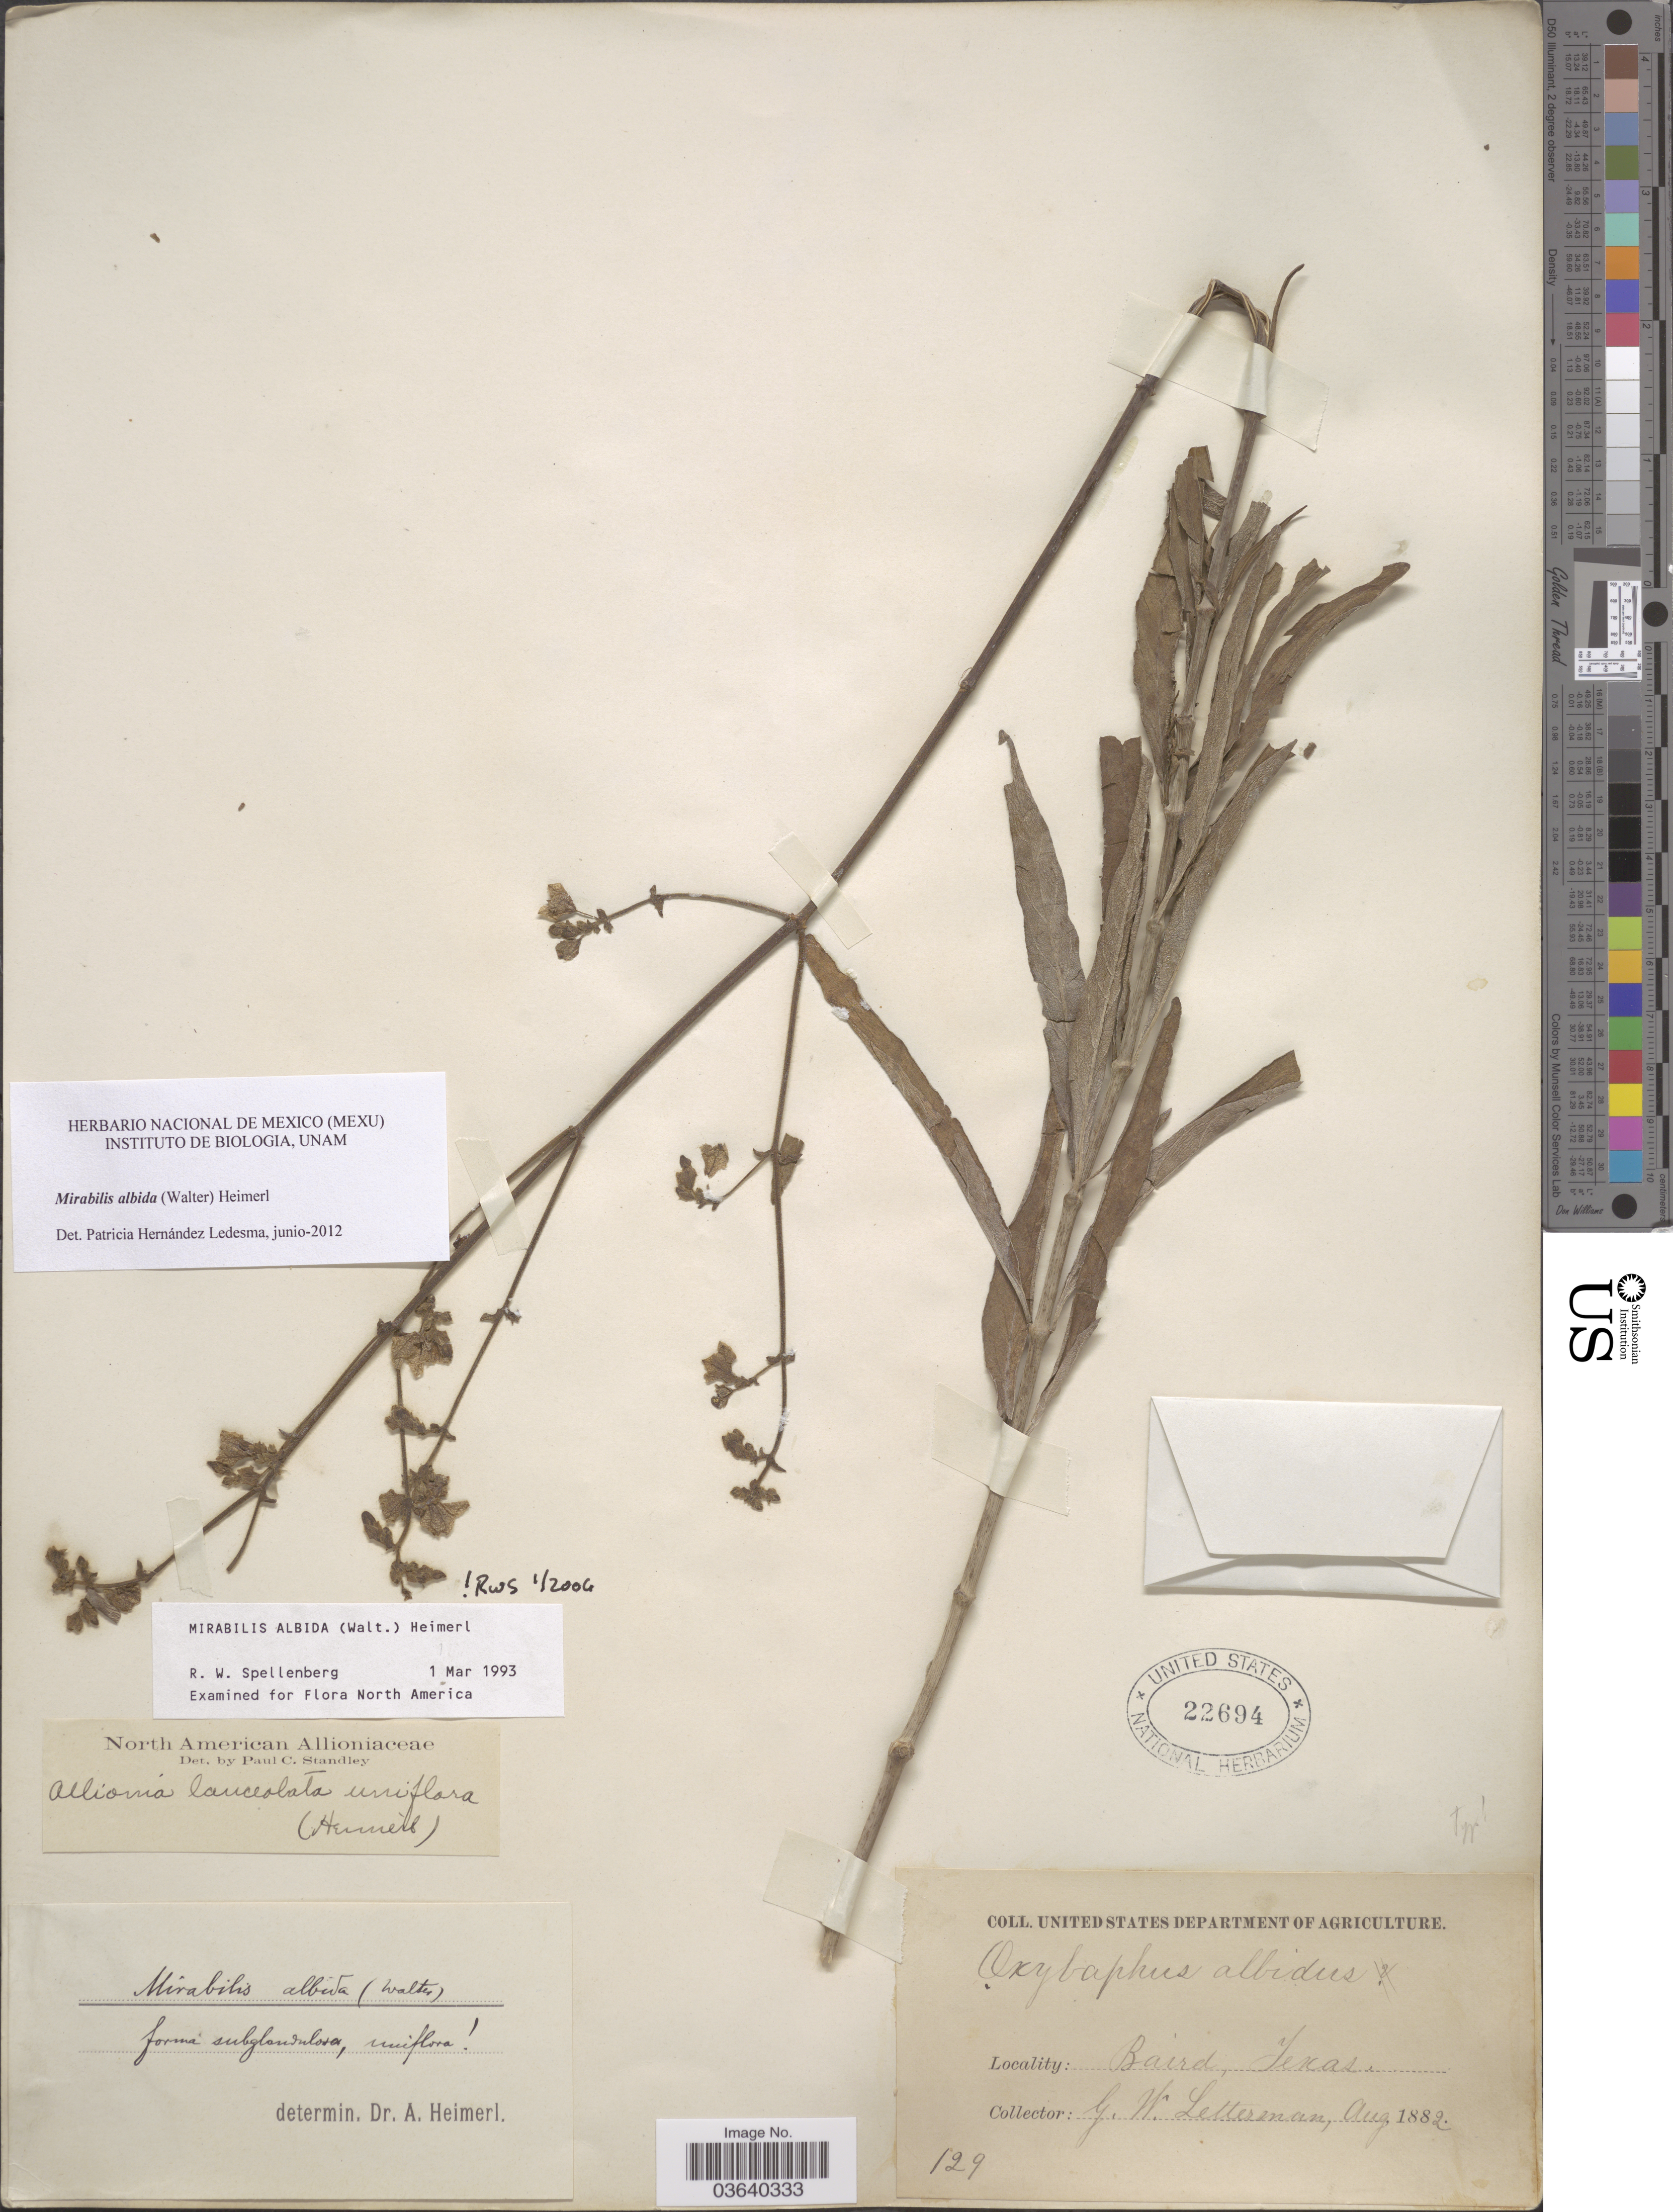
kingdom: Plantae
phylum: Tracheophyta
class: Magnoliopsida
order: Caryophyllales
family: Nyctaginaceae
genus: Mirabilis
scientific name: Mirabilis albida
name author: (Walter) Heimerl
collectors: G. W. Letterman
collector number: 129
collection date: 1882-08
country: United States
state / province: Texas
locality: Baird.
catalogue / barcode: US 22694